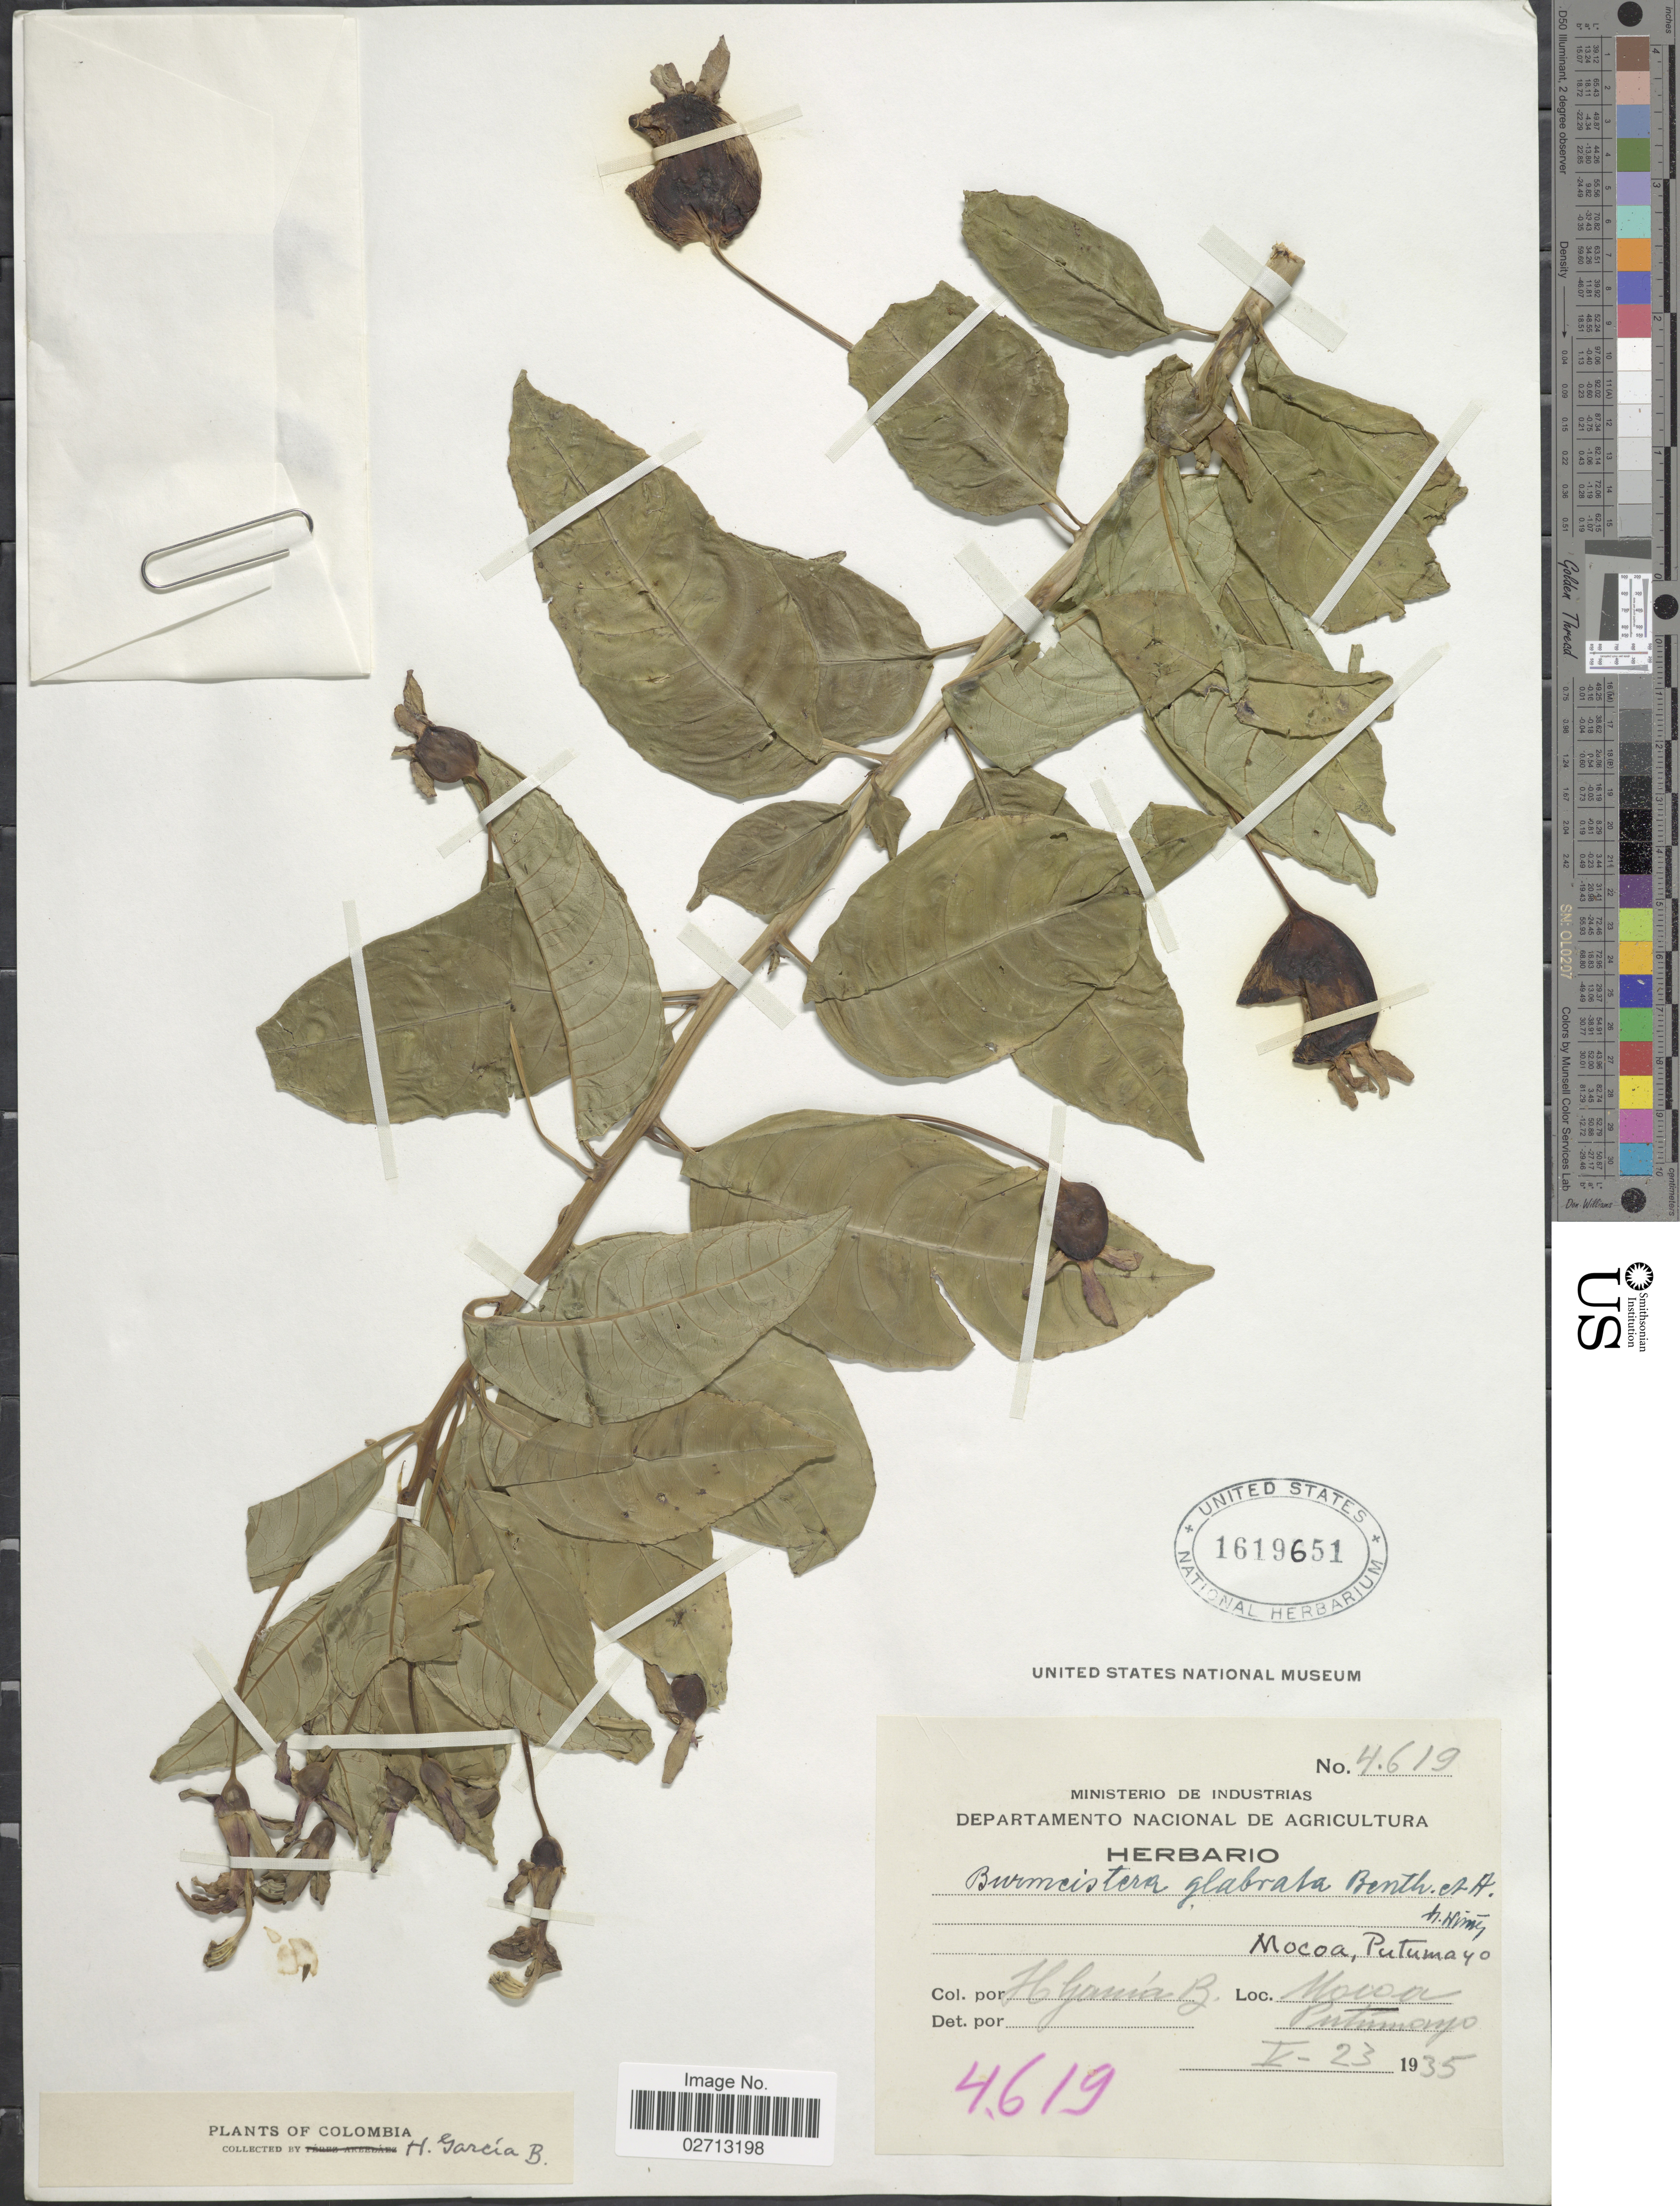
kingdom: Plantae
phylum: Tracheophyta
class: Magnoliopsida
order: Asterales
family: Campanulaceae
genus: Burmeistera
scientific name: Burmeistera glabrata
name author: (Kunth) Hook. f. ex B.D. Jacks.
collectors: H. García Barriga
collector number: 4619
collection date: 1935-05-23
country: Colombia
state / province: Putumayo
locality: Mocoa.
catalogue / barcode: US 1619651